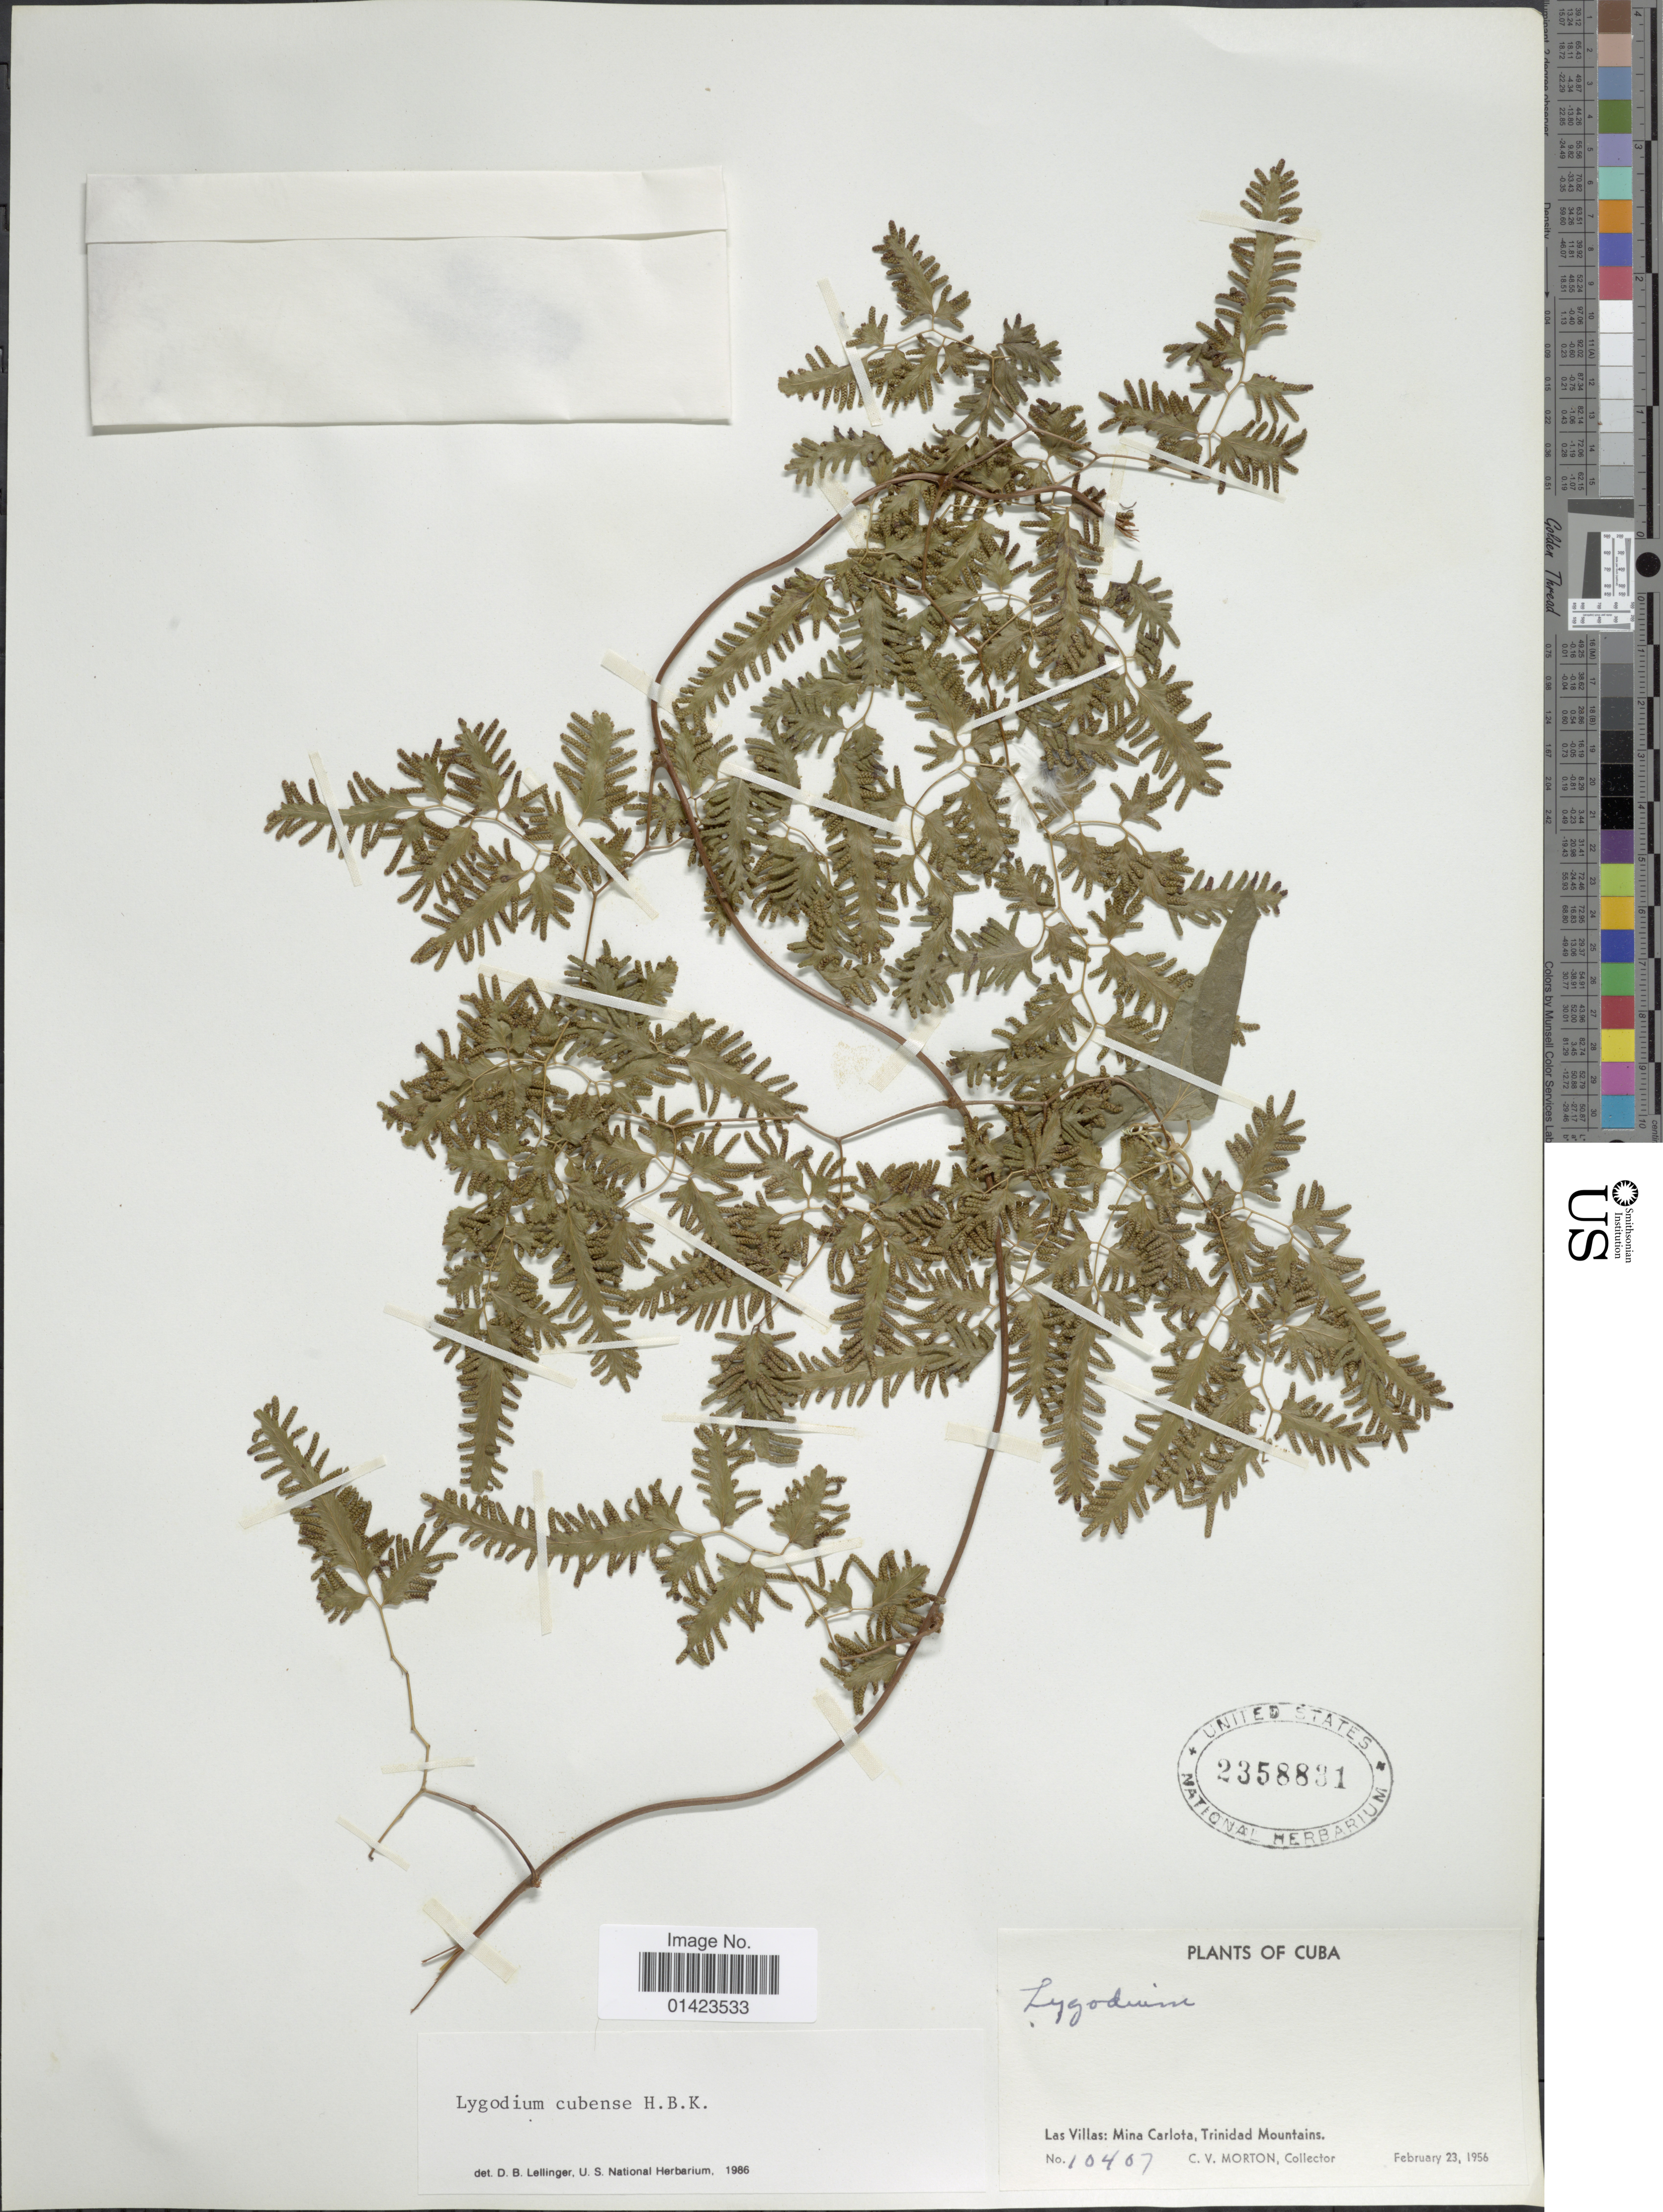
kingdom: Plantae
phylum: Tracheophyta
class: Polypodiopsida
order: Schizaeales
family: Lygodiaceae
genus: Lygodium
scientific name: Lygodium cubense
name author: Kunth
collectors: C. V. Morton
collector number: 10407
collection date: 1956-02-23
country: Cuba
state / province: Las Villas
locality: Las Villas: Mina Carlota, Trinidad Mountains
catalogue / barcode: US 2358831